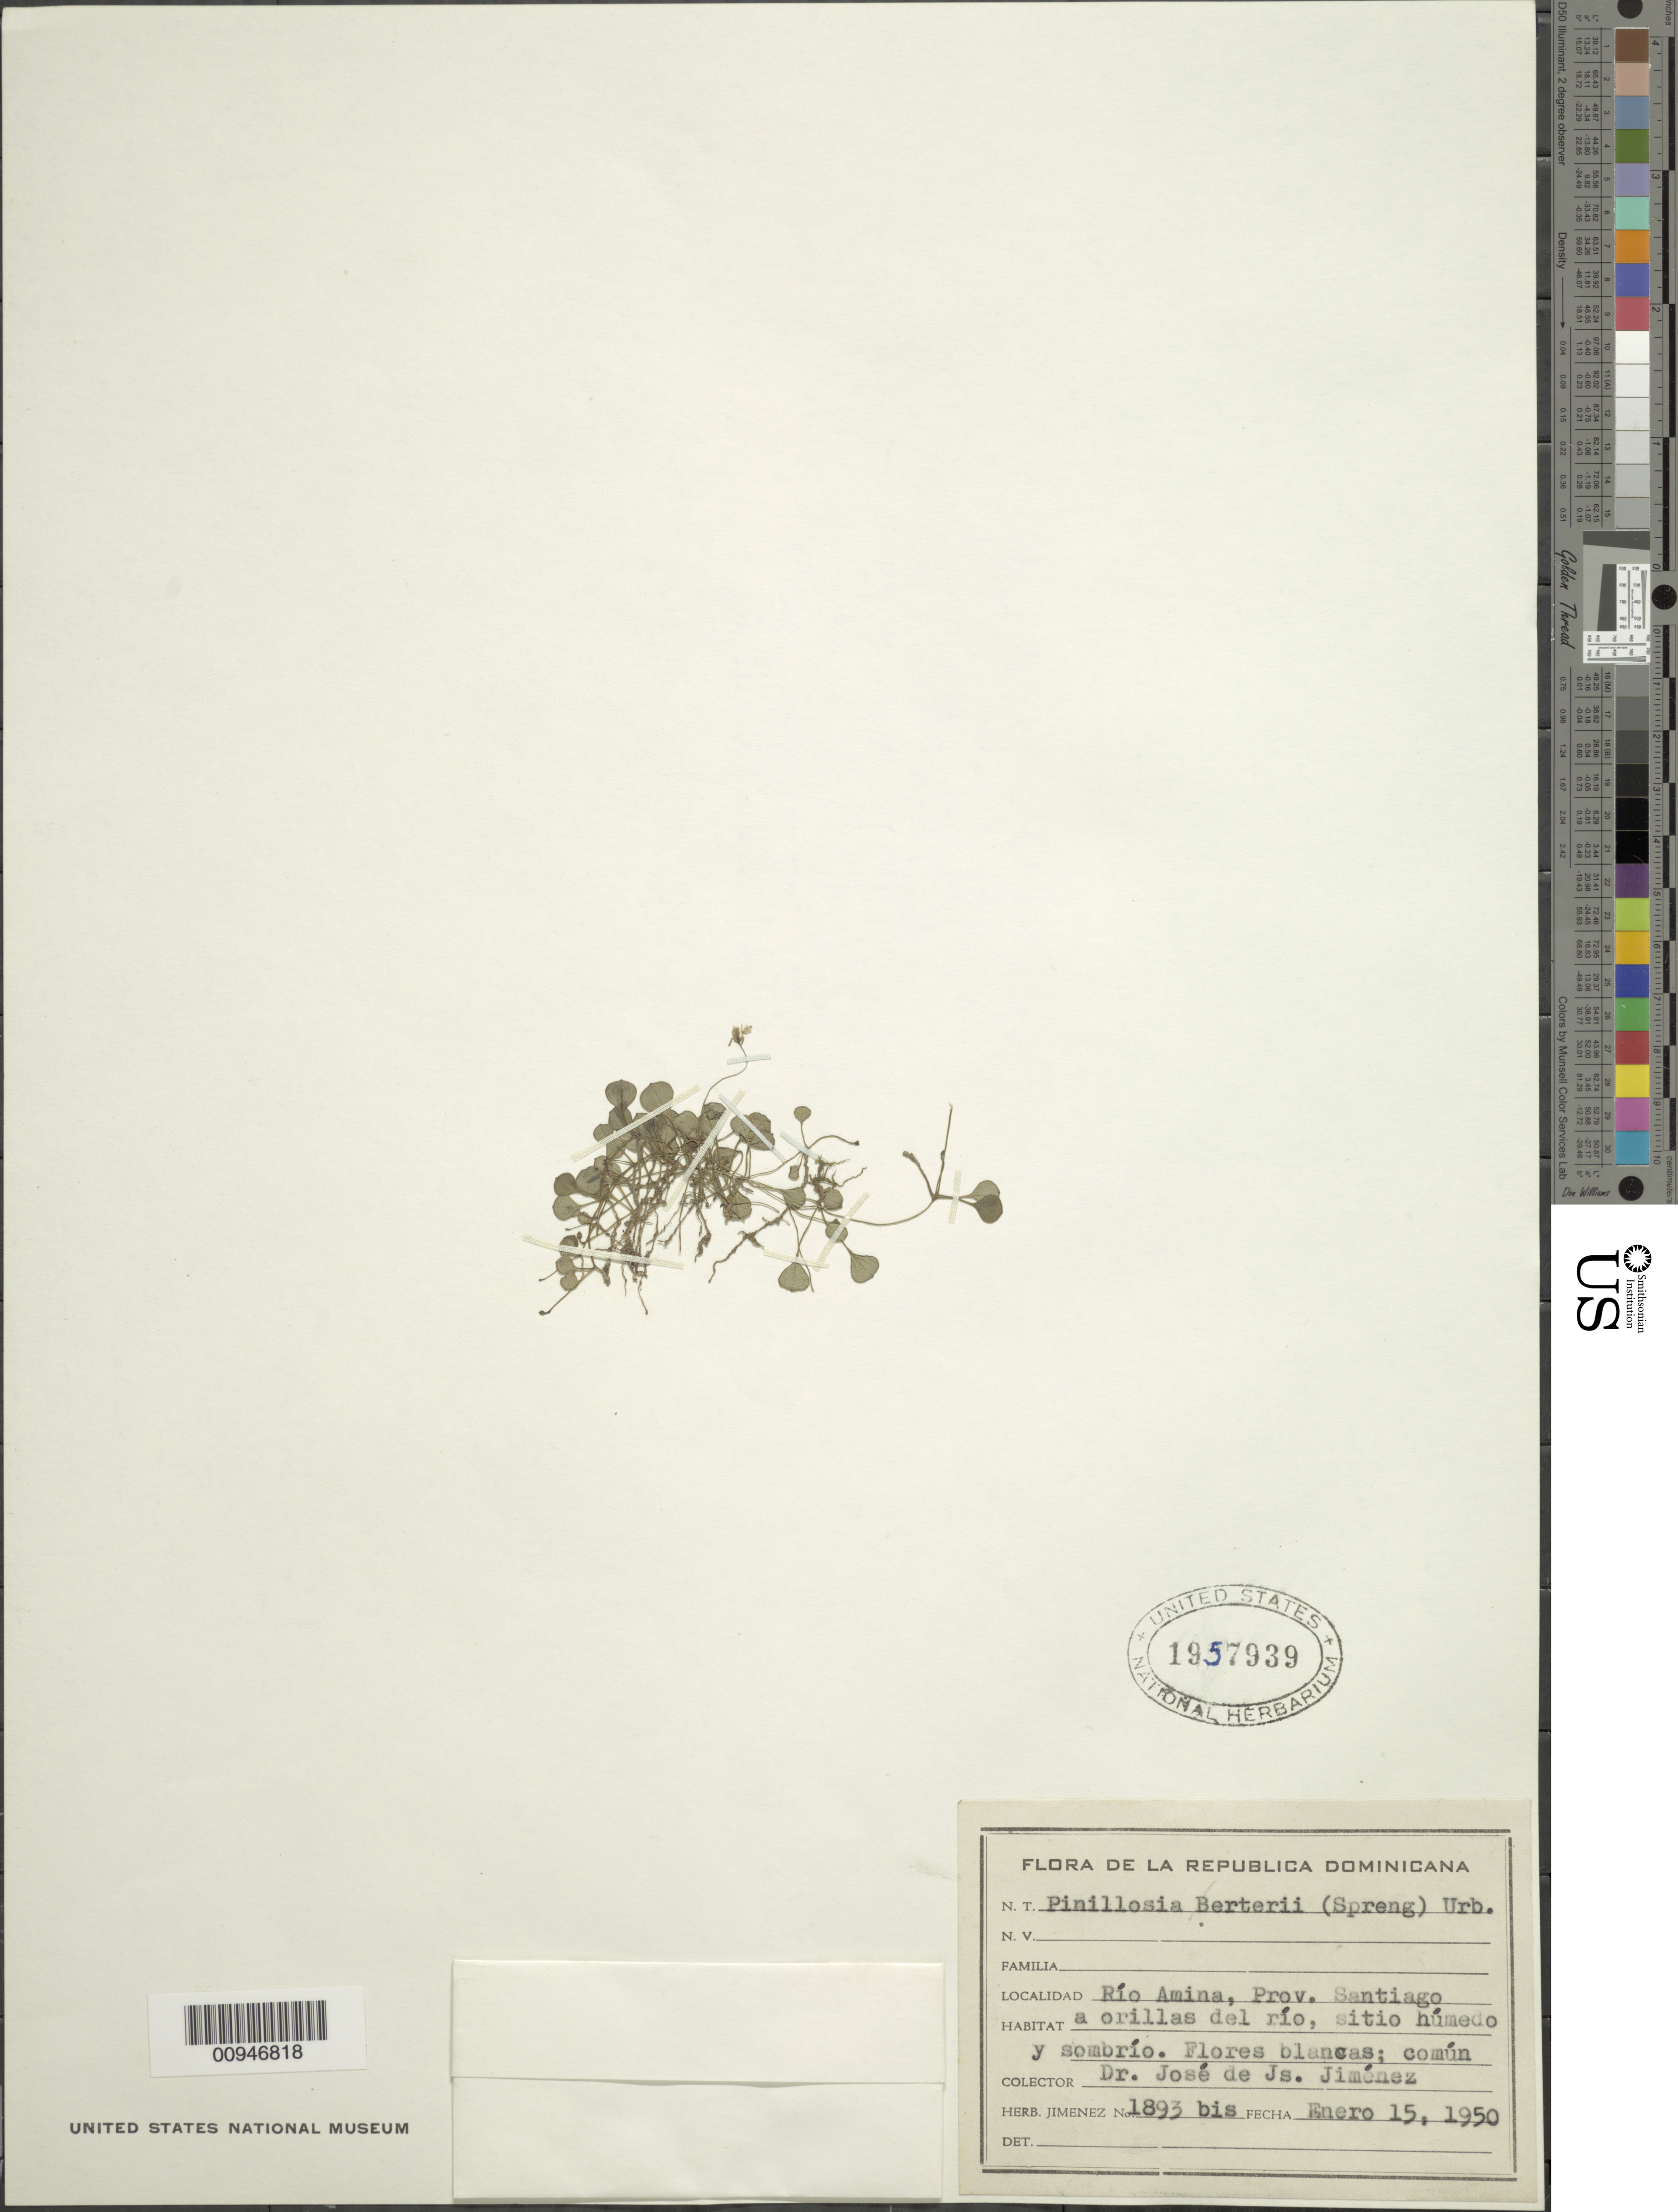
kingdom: Plantae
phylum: Tracheophyta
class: Magnoliopsida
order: Asterales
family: Asteraceae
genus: Pinillosia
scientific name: Pinillosia berteri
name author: (Spreng.) Urb.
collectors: J. J. Jiménez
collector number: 1893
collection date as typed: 15 Jan 1950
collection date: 1950-01-15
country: Dominican Republic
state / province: Santiago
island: Hispaniola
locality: Río Amina, a orillas del río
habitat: A orrillas del río, sitio húmedo y sombró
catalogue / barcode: US 1957939